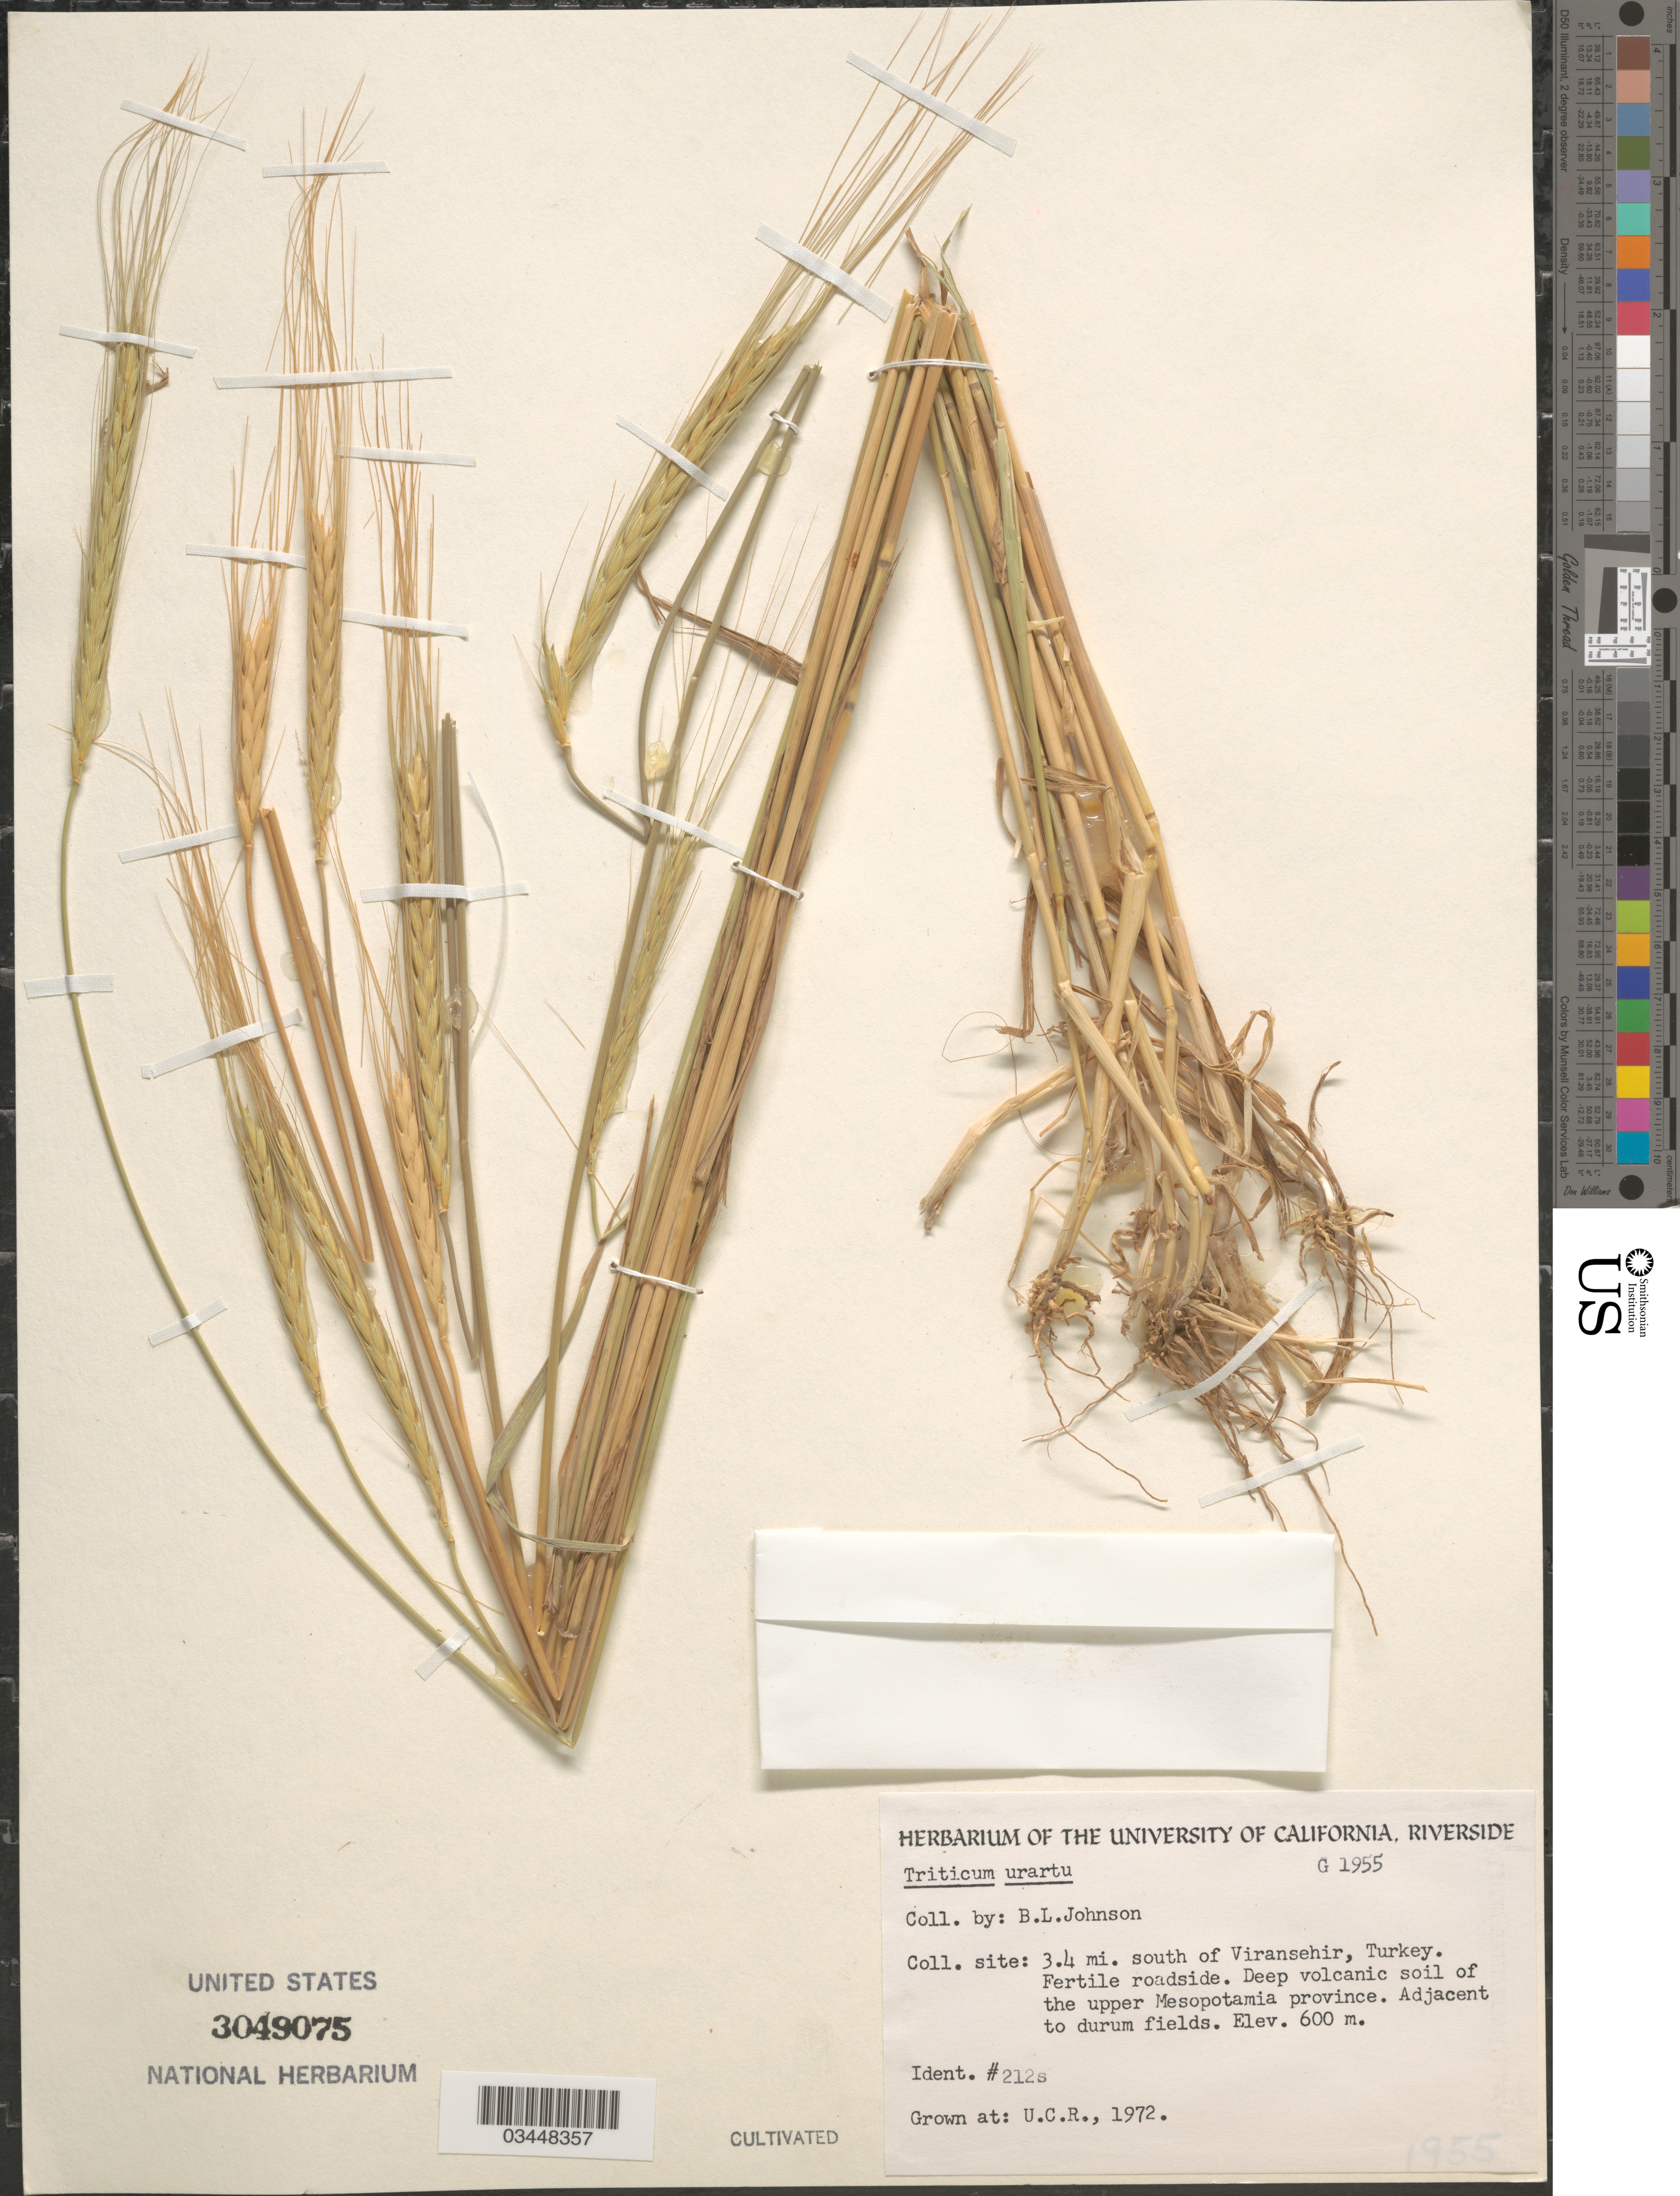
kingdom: Plantae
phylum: Tracheophyta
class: Liliopsida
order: Poales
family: Poaceae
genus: Triticum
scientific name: Triticum urartu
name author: Thumanjan ex Gandilyan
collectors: ex herb. Univ. of California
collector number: G1955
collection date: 1972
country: United States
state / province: California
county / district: Riverside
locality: U.C.R.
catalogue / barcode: US 3049075